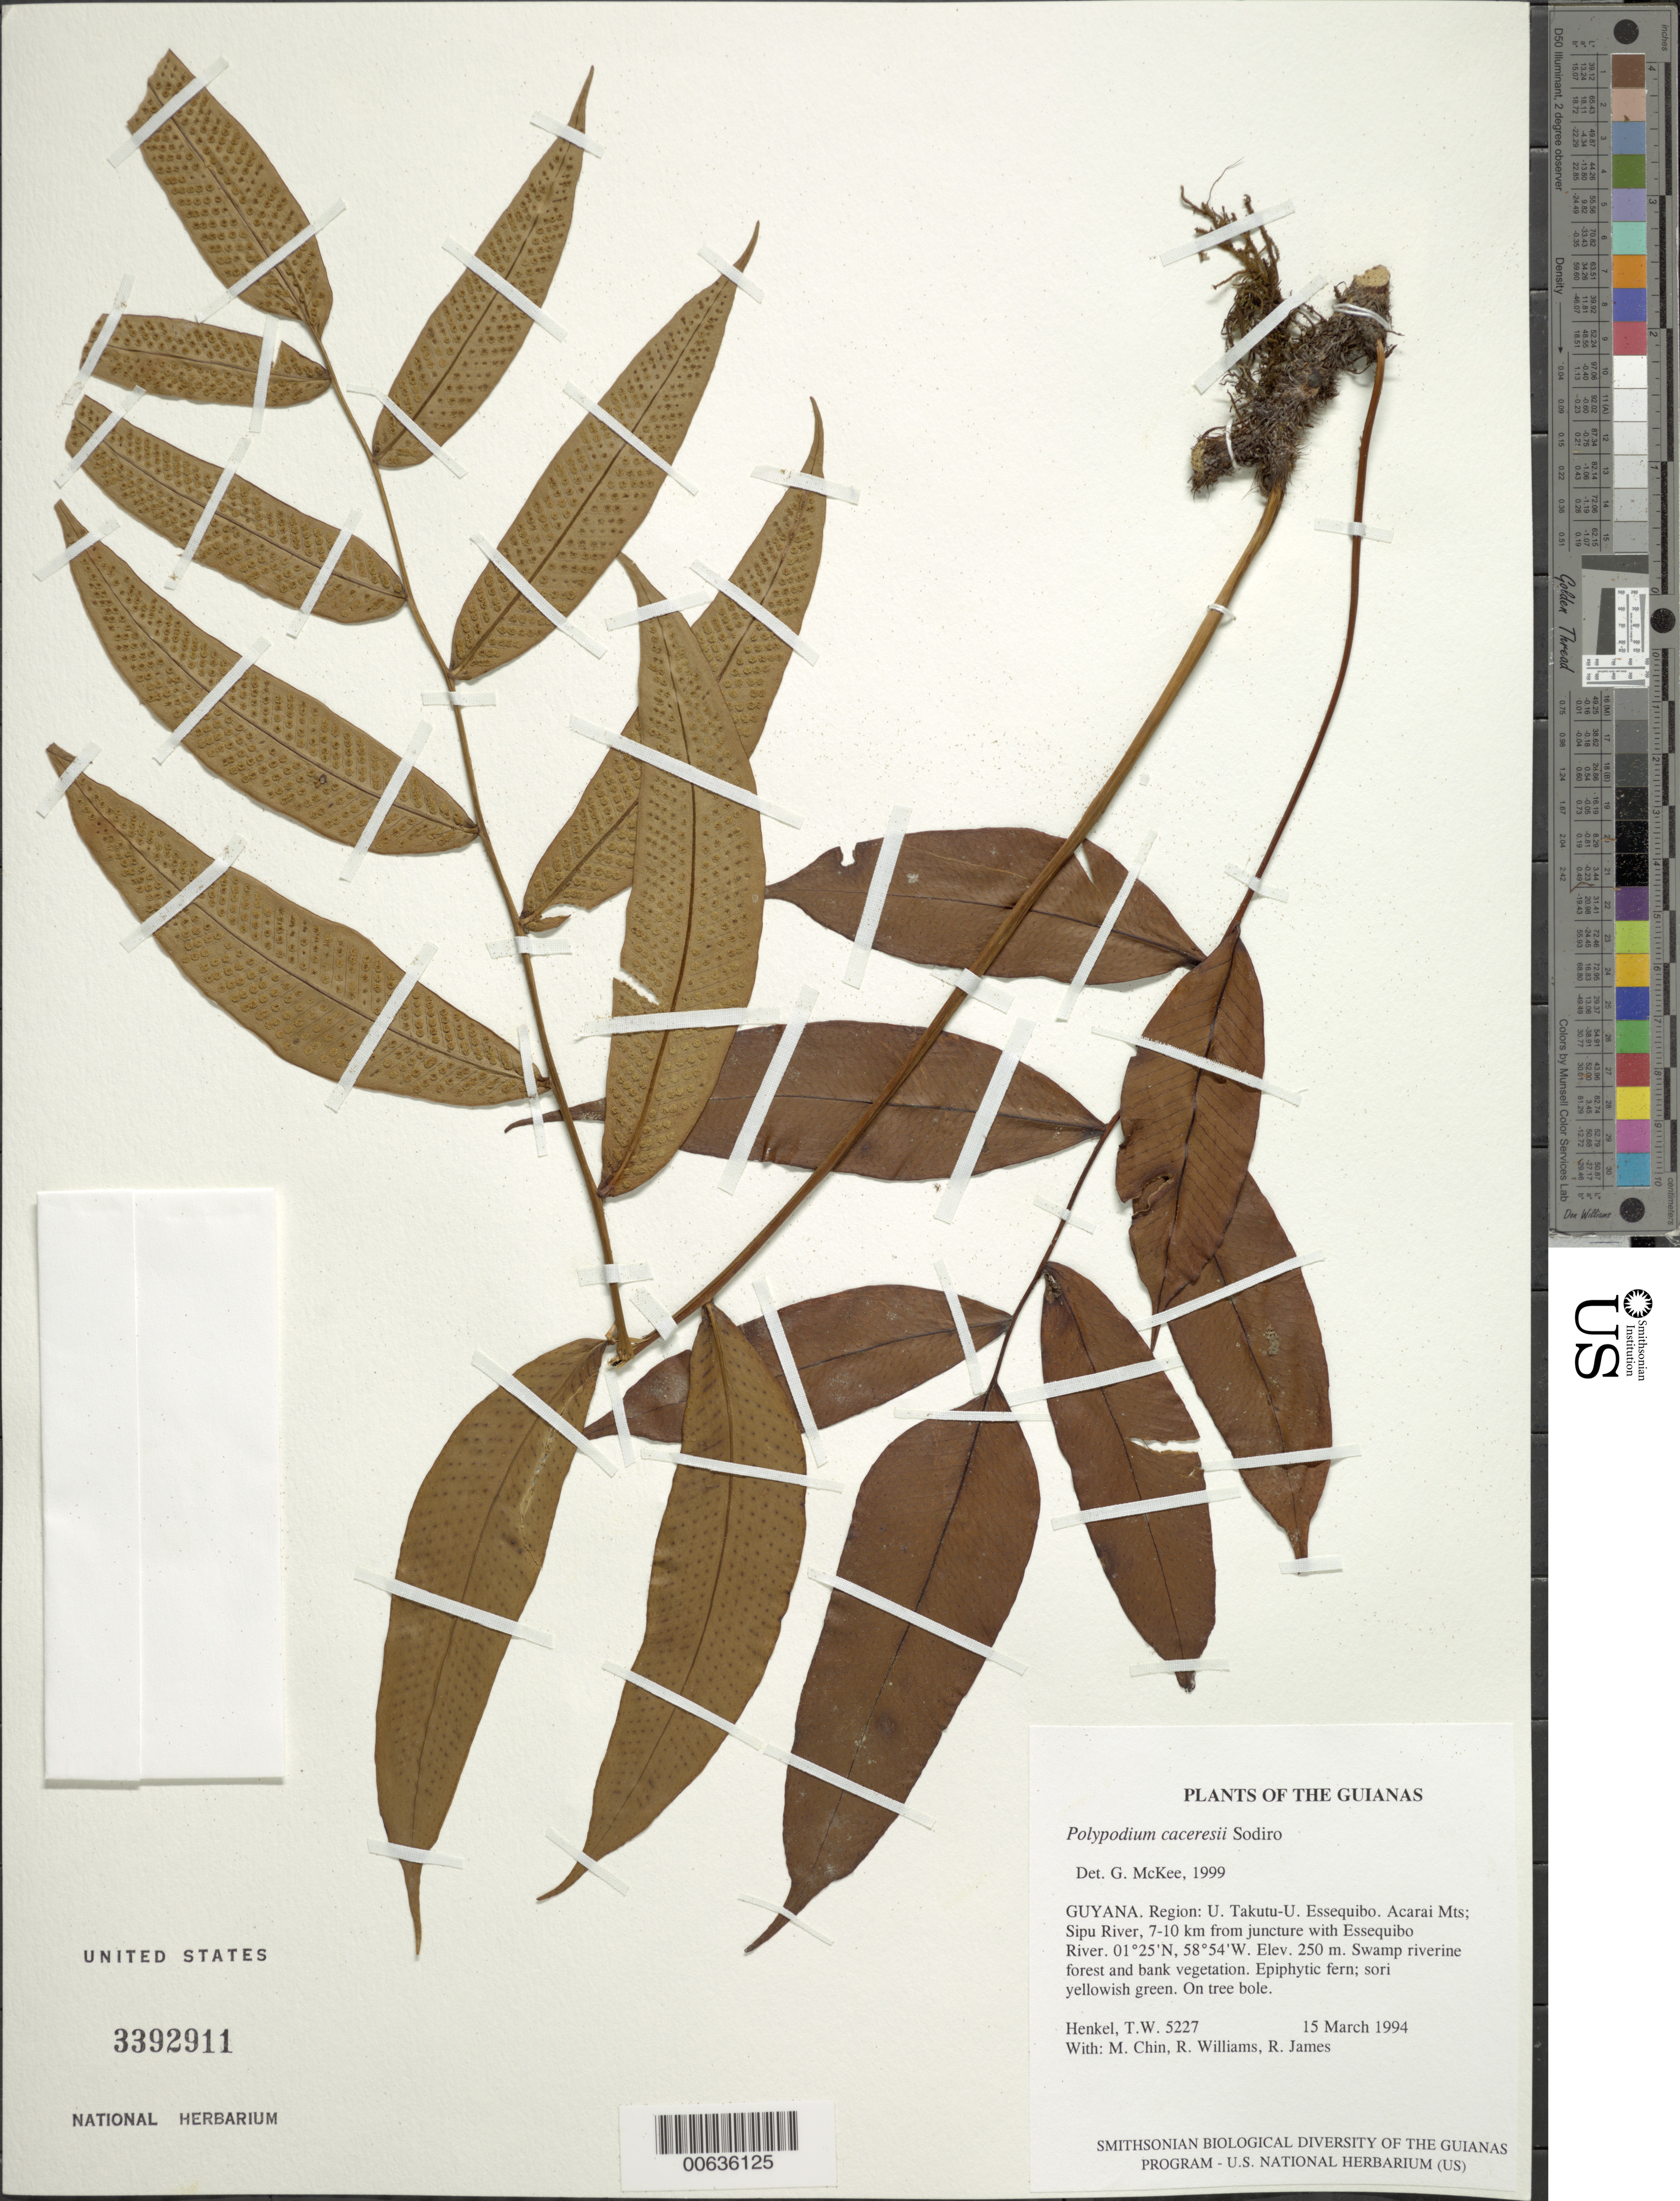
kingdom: Plantae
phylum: Tracheophyta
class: Polypodiopsida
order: Polypodiales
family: Polypodiaceae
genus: Serpocaulon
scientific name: Serpocaulon caceresii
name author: A.R. Sm.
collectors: T. Henkel, M. Chin, R. Williams & R. James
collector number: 5227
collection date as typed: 15 March 1994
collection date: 1994-03-15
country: Guyana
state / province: U. Takutu-U. Essequibo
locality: Acarai Mts; Sipu River, 7-10 km from juncture with Essequibo River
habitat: Swamp riverine forest and bank vegetation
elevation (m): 250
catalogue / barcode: US 3392911